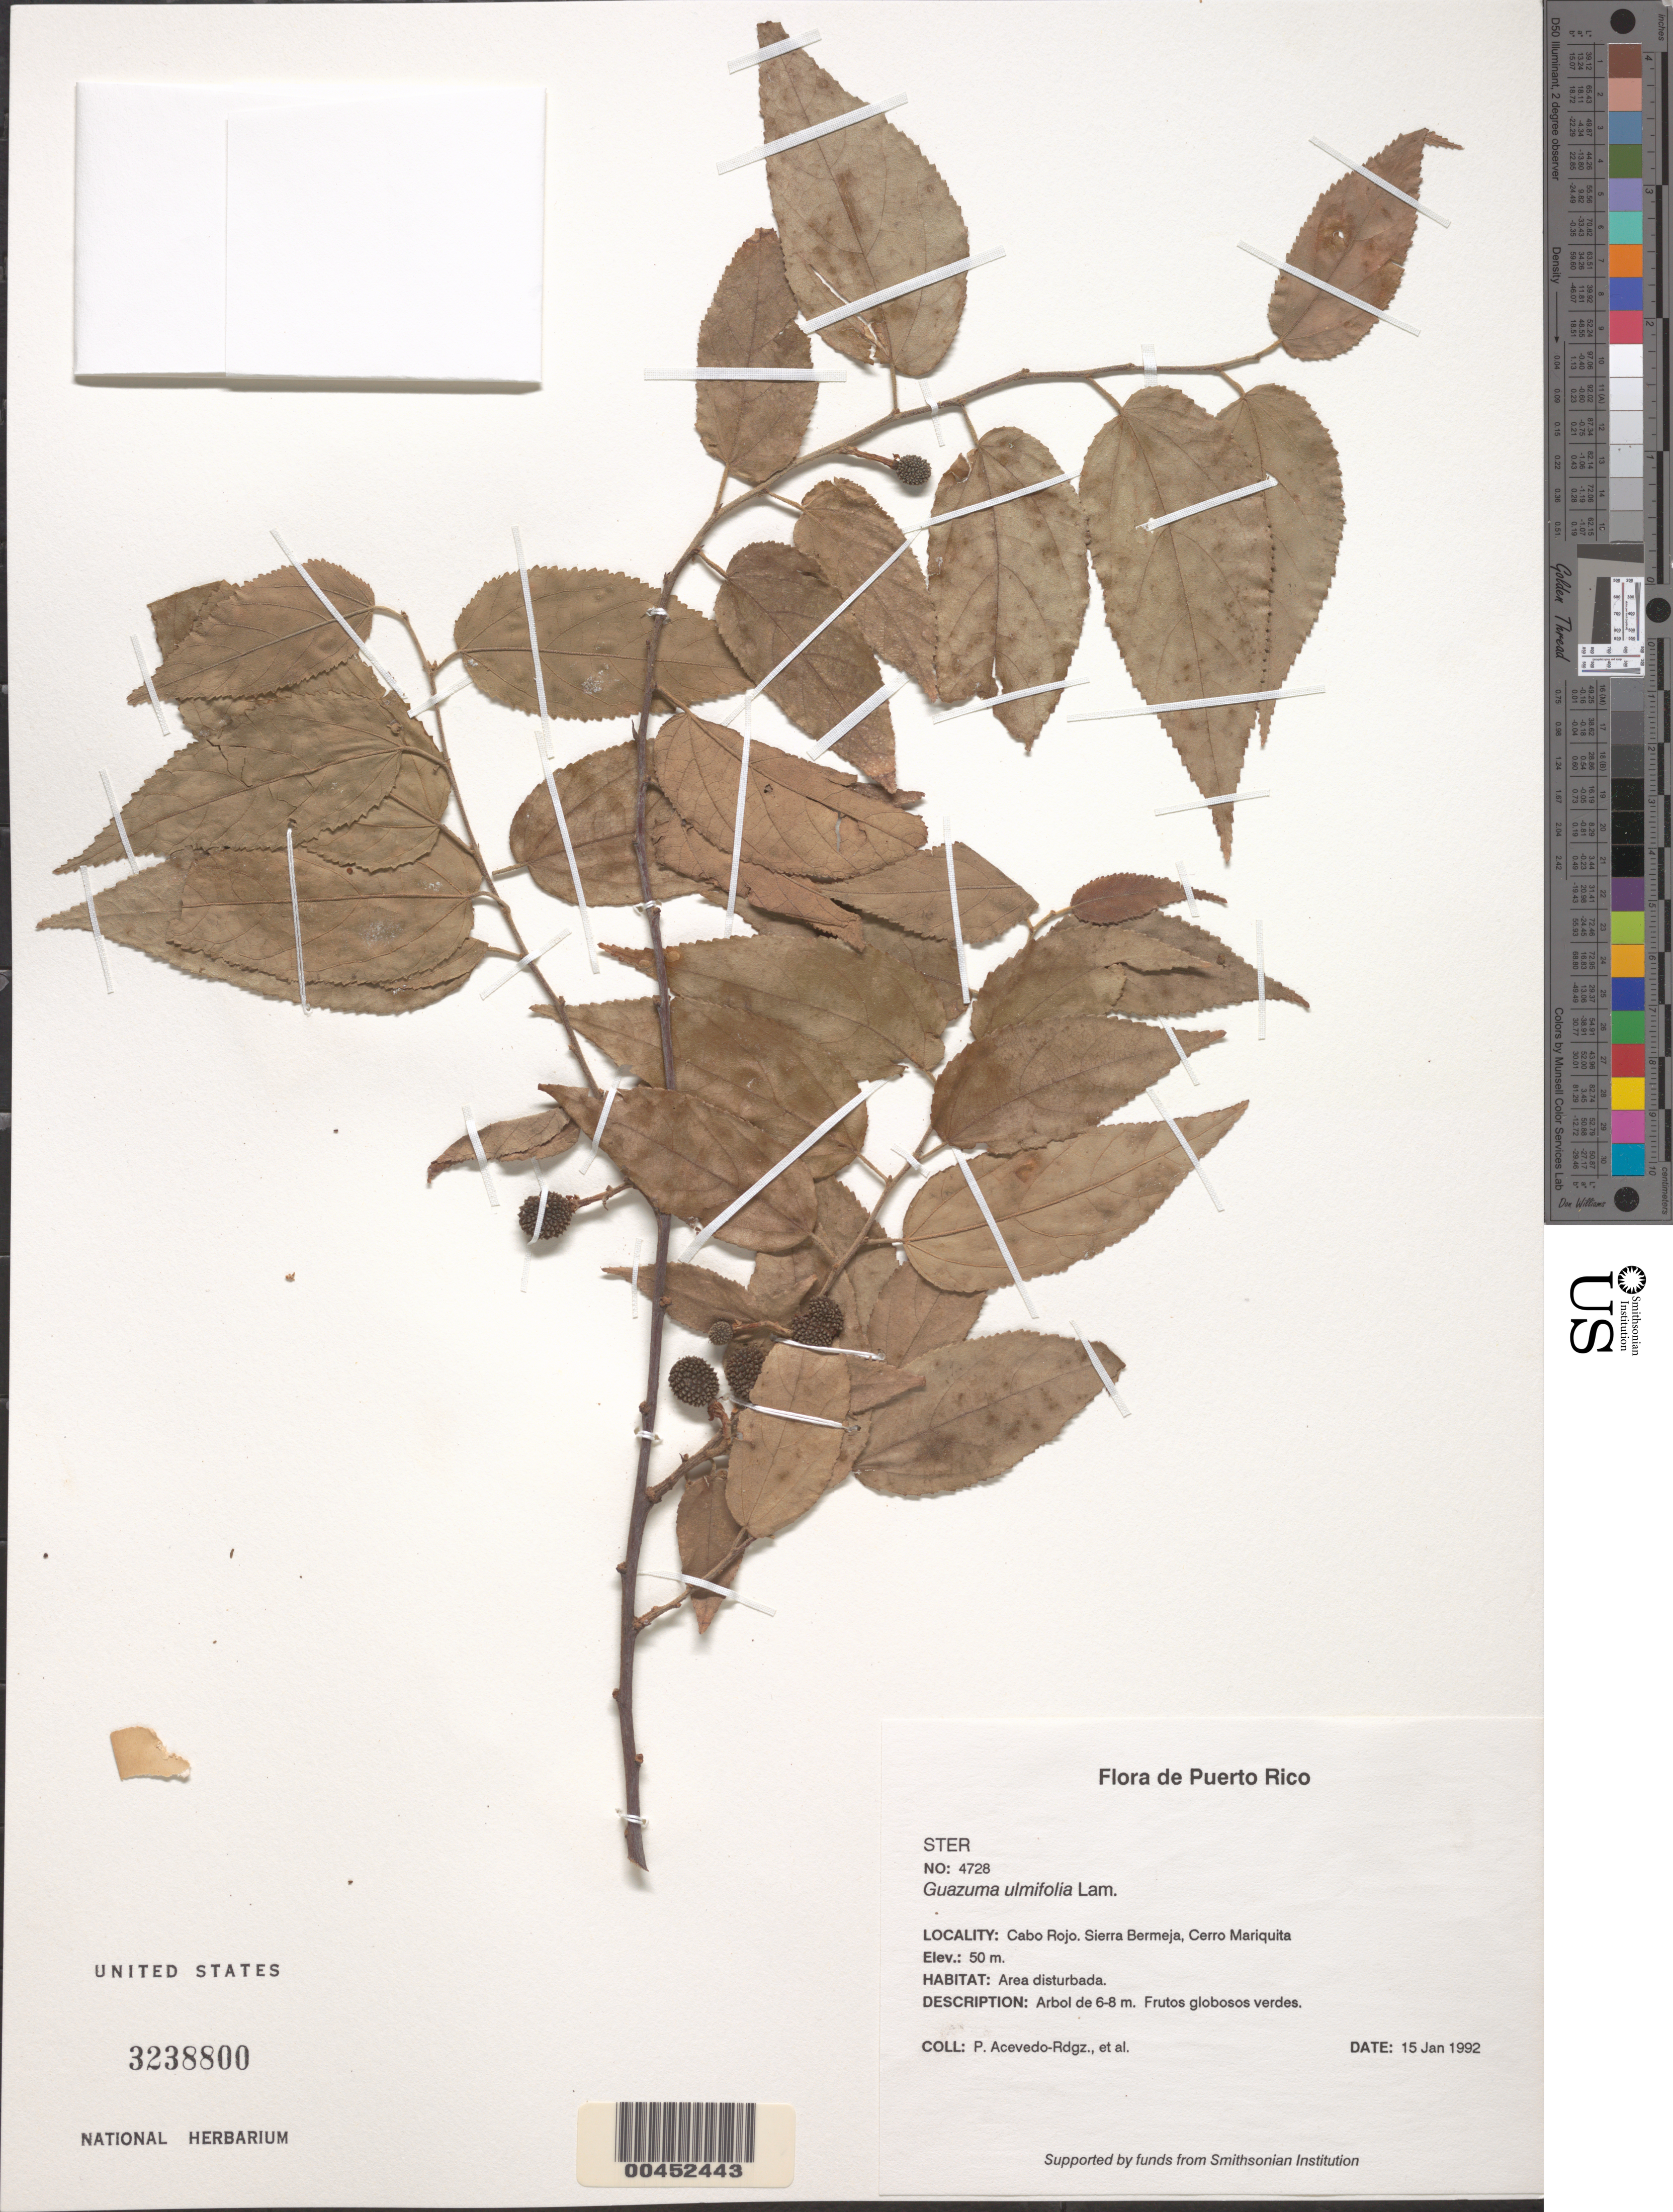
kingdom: Plantae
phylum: Tracheophyta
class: Magnoliopsida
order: Malvales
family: Malvaceae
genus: Guazuma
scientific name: Guazuma ulmifolia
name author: Lam.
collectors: P. Acevedo-Rodr.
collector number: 4728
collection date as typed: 15 Jan 1992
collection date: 1992-01-15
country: Puerto Rico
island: Puerto Rico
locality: Cabo Rojo. Sierra Bermeja, Cerro Mariquita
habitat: Area disturbada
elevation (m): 50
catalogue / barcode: US 3238800